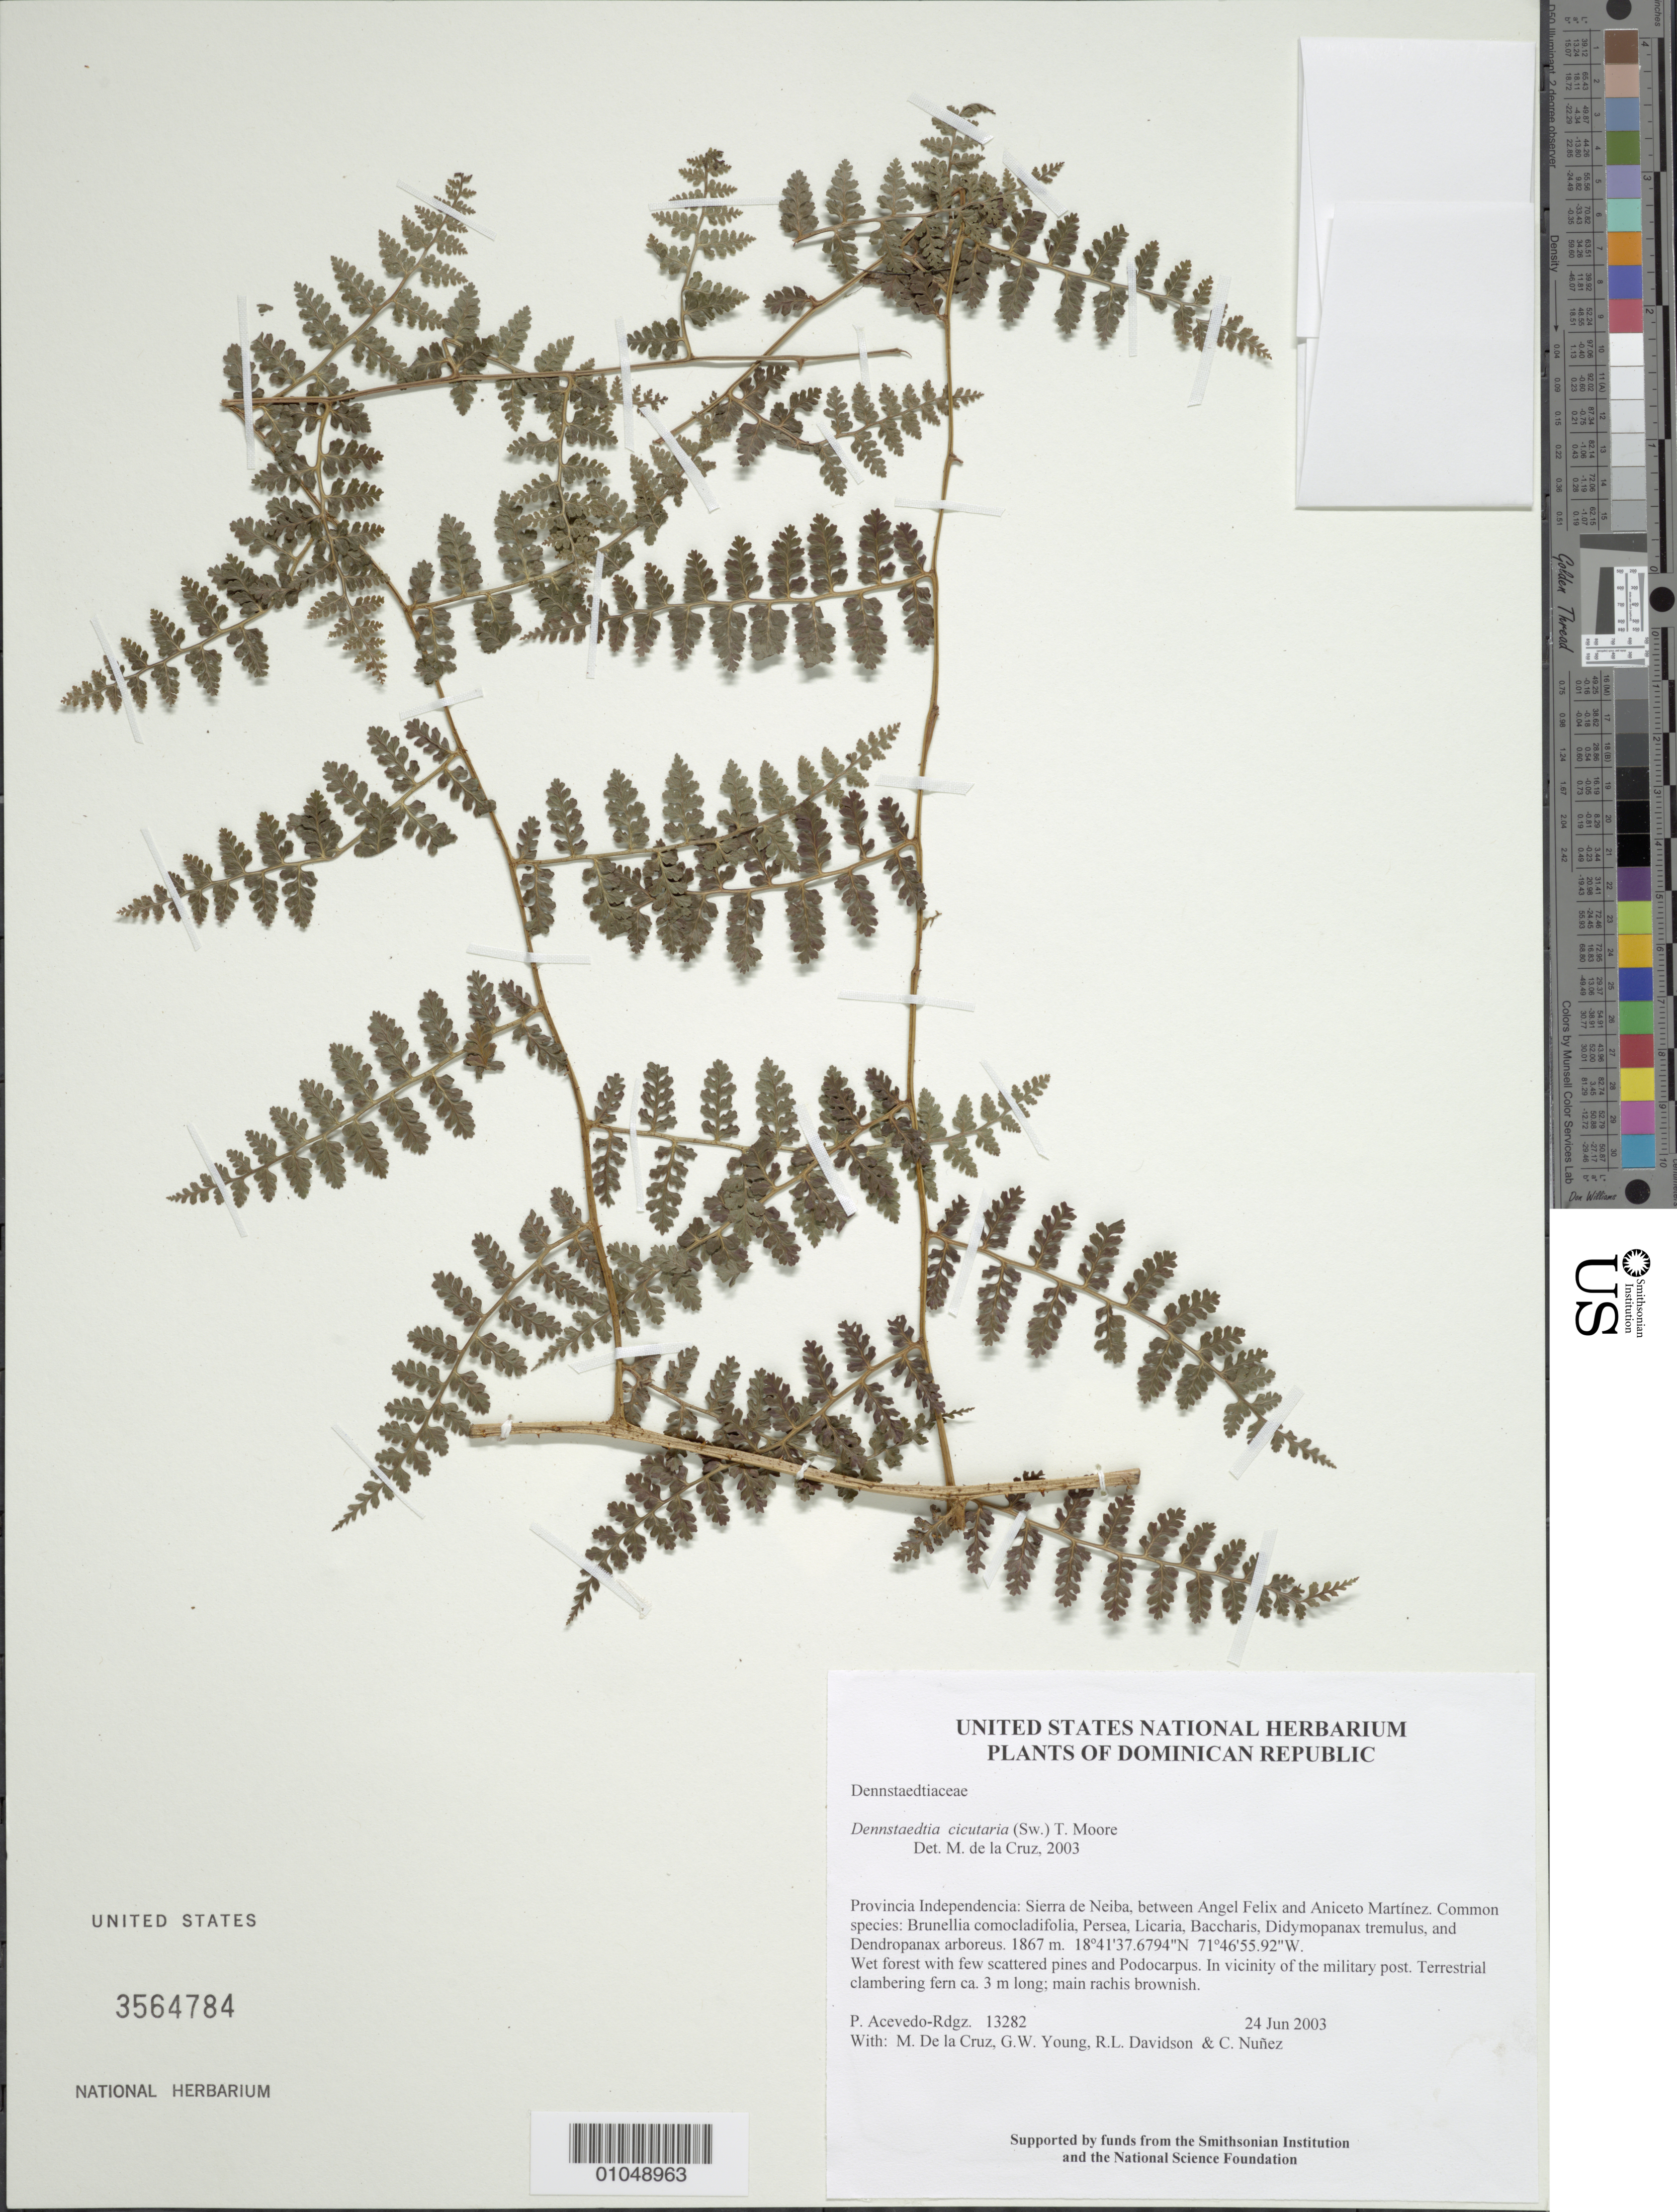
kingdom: Plantae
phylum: Tracheophyta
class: Polypodiopsida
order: Polypodiales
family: Dennstaedtiaceae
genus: Dennstaedtia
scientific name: Dennstaedtia cicutaria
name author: (Sw.) T. Moore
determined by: de la Cruz, M.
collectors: P. Acevedo-Rodr., M. de la Cruz, J. Rawlins, G. Young, R. Davidson & C. Nunez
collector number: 13282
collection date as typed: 24 Jun 2003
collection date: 2003-06-24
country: Dominican Republic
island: Hispaniola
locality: Provincia Independencia: Sierra de Neiba, between Angel Felix and Aniceto Martínez. Common species: Brunellia comocladifolia, Persea, Licaria, Baccharis, Didymopanax tremulus, and Dendropanax arboreus.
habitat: Wet forest with few scattered pines and Podocarpus. In vicinity of the military post.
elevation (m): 1867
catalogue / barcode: US 3564784